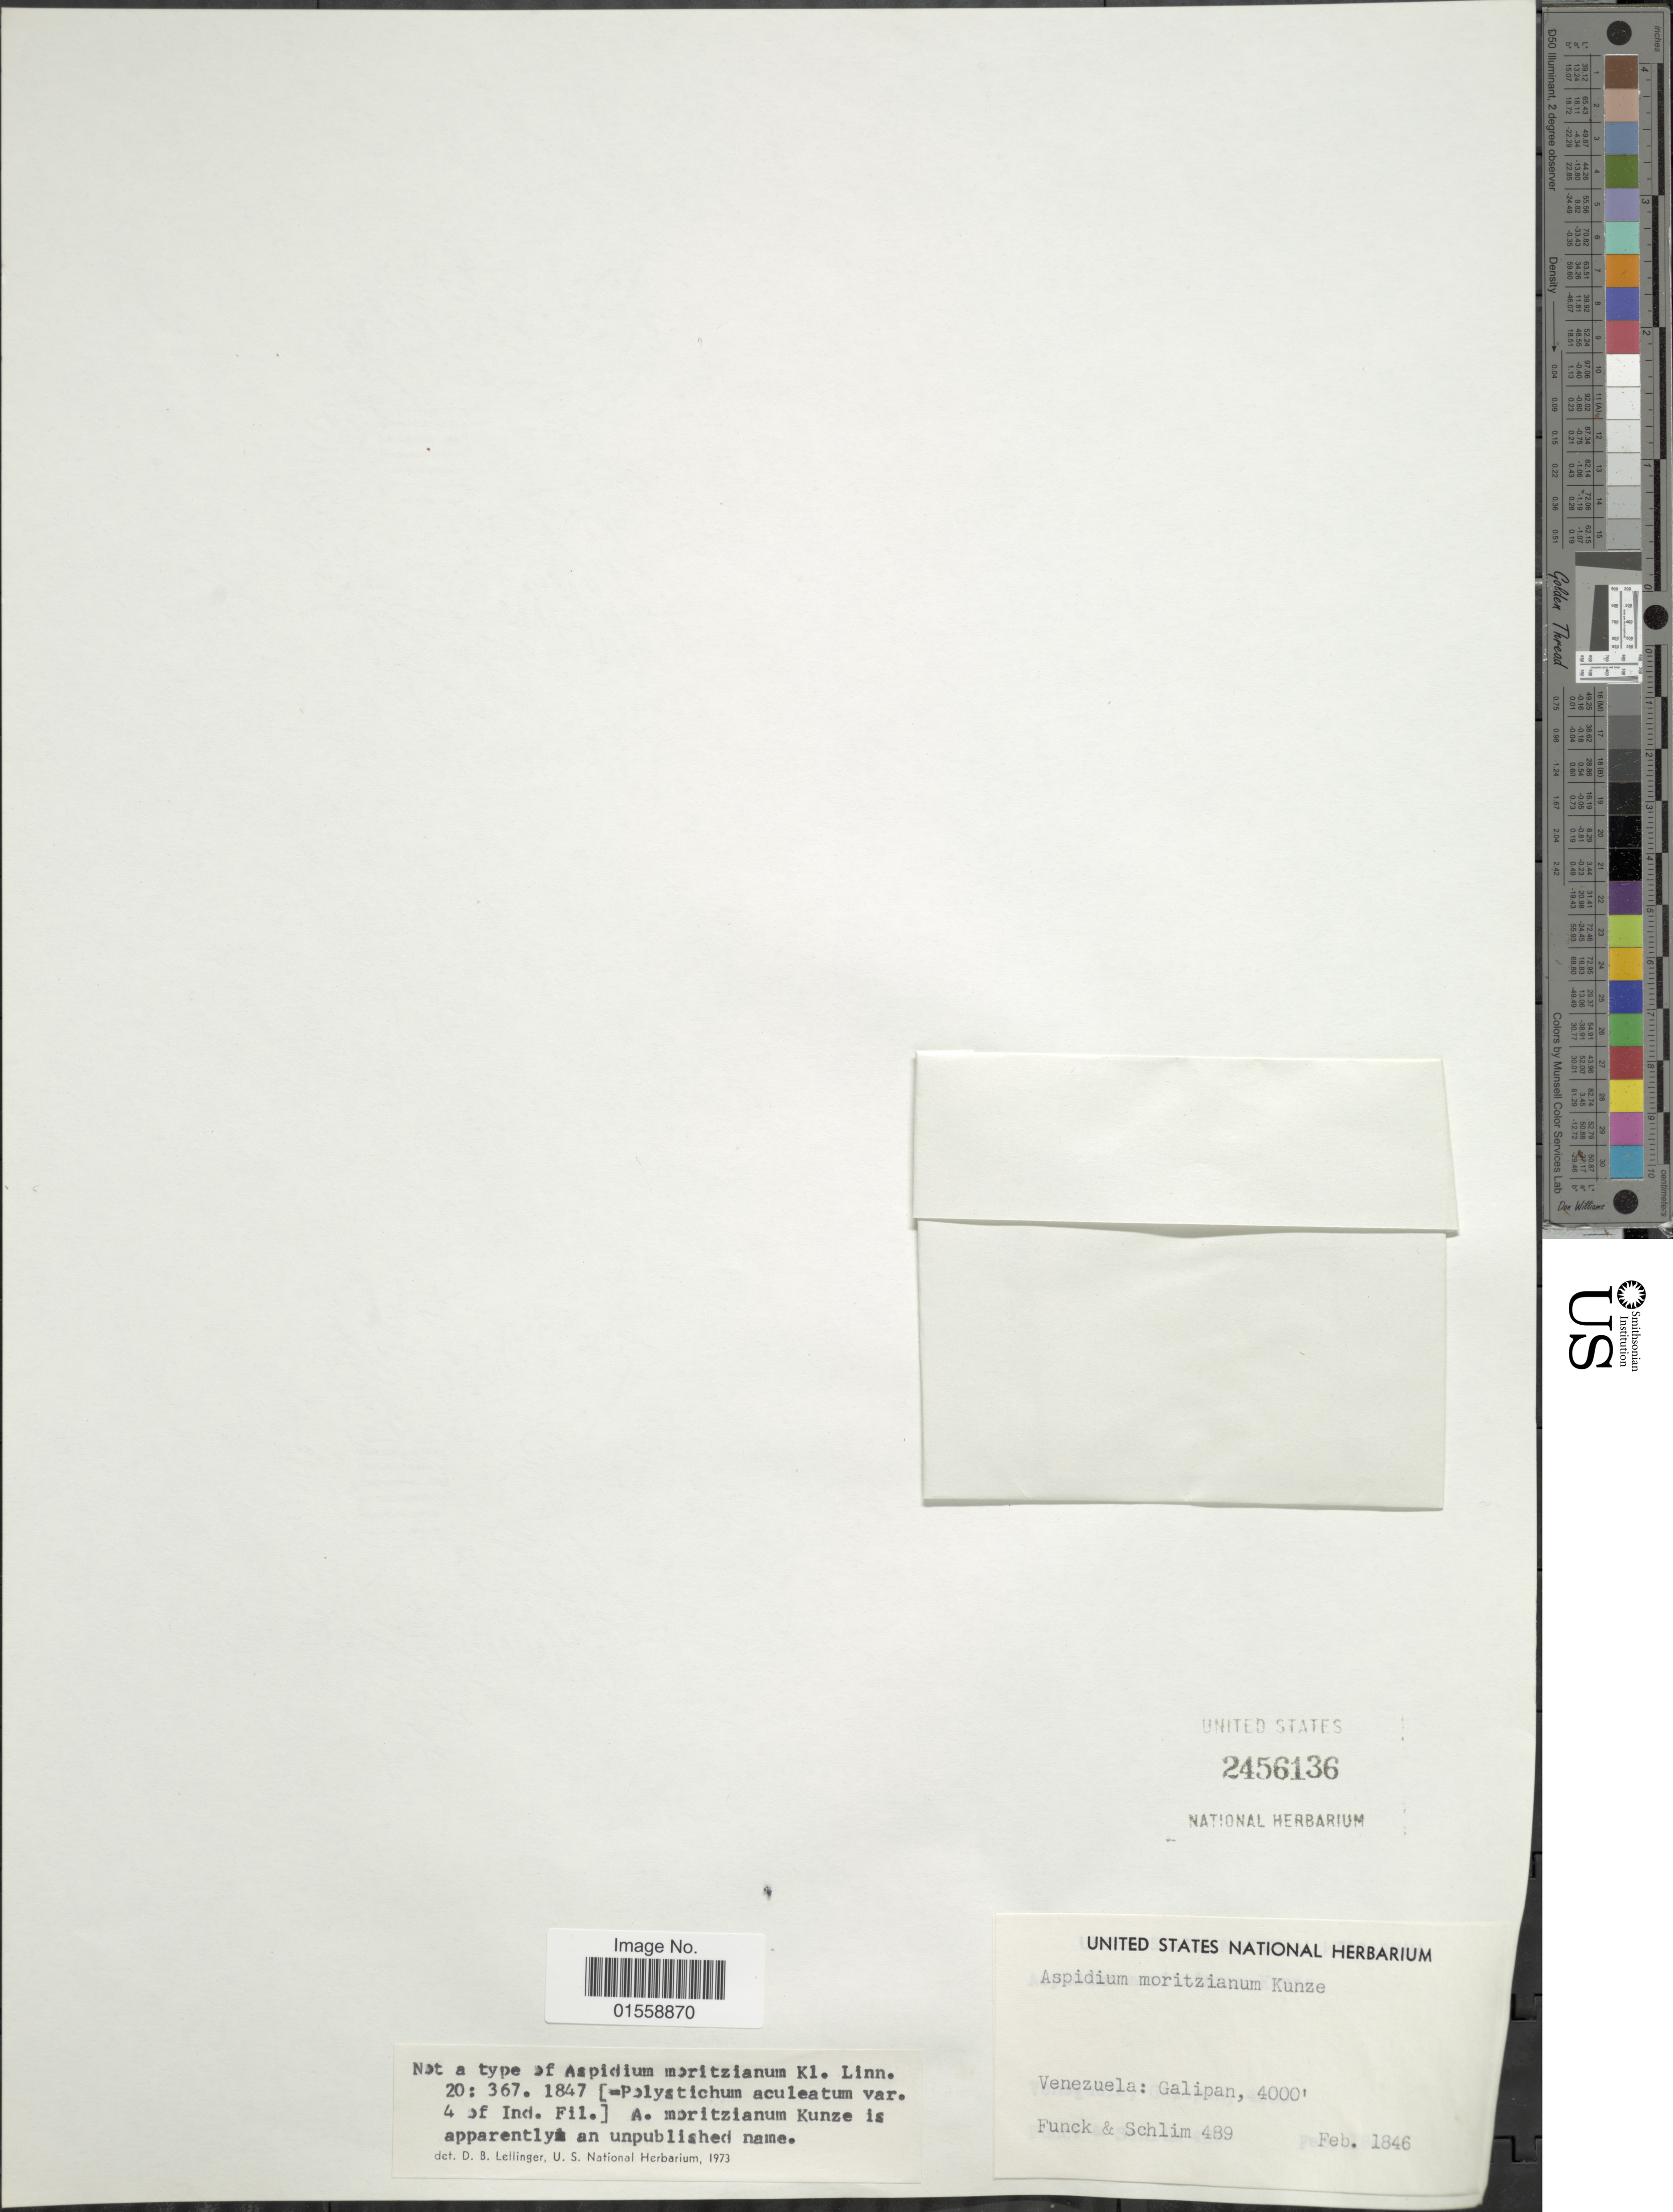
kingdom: Plantae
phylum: Tracheophyta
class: Polypodiopsida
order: Polypodiales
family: Dryopteridaceae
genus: Polystichum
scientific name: Polystichum muricatum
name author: (L.) Fée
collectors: -. Funck & L. Schlim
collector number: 489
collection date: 1846-02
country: Venezuela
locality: Venezuela: Galipan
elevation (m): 1219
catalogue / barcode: US 2456136